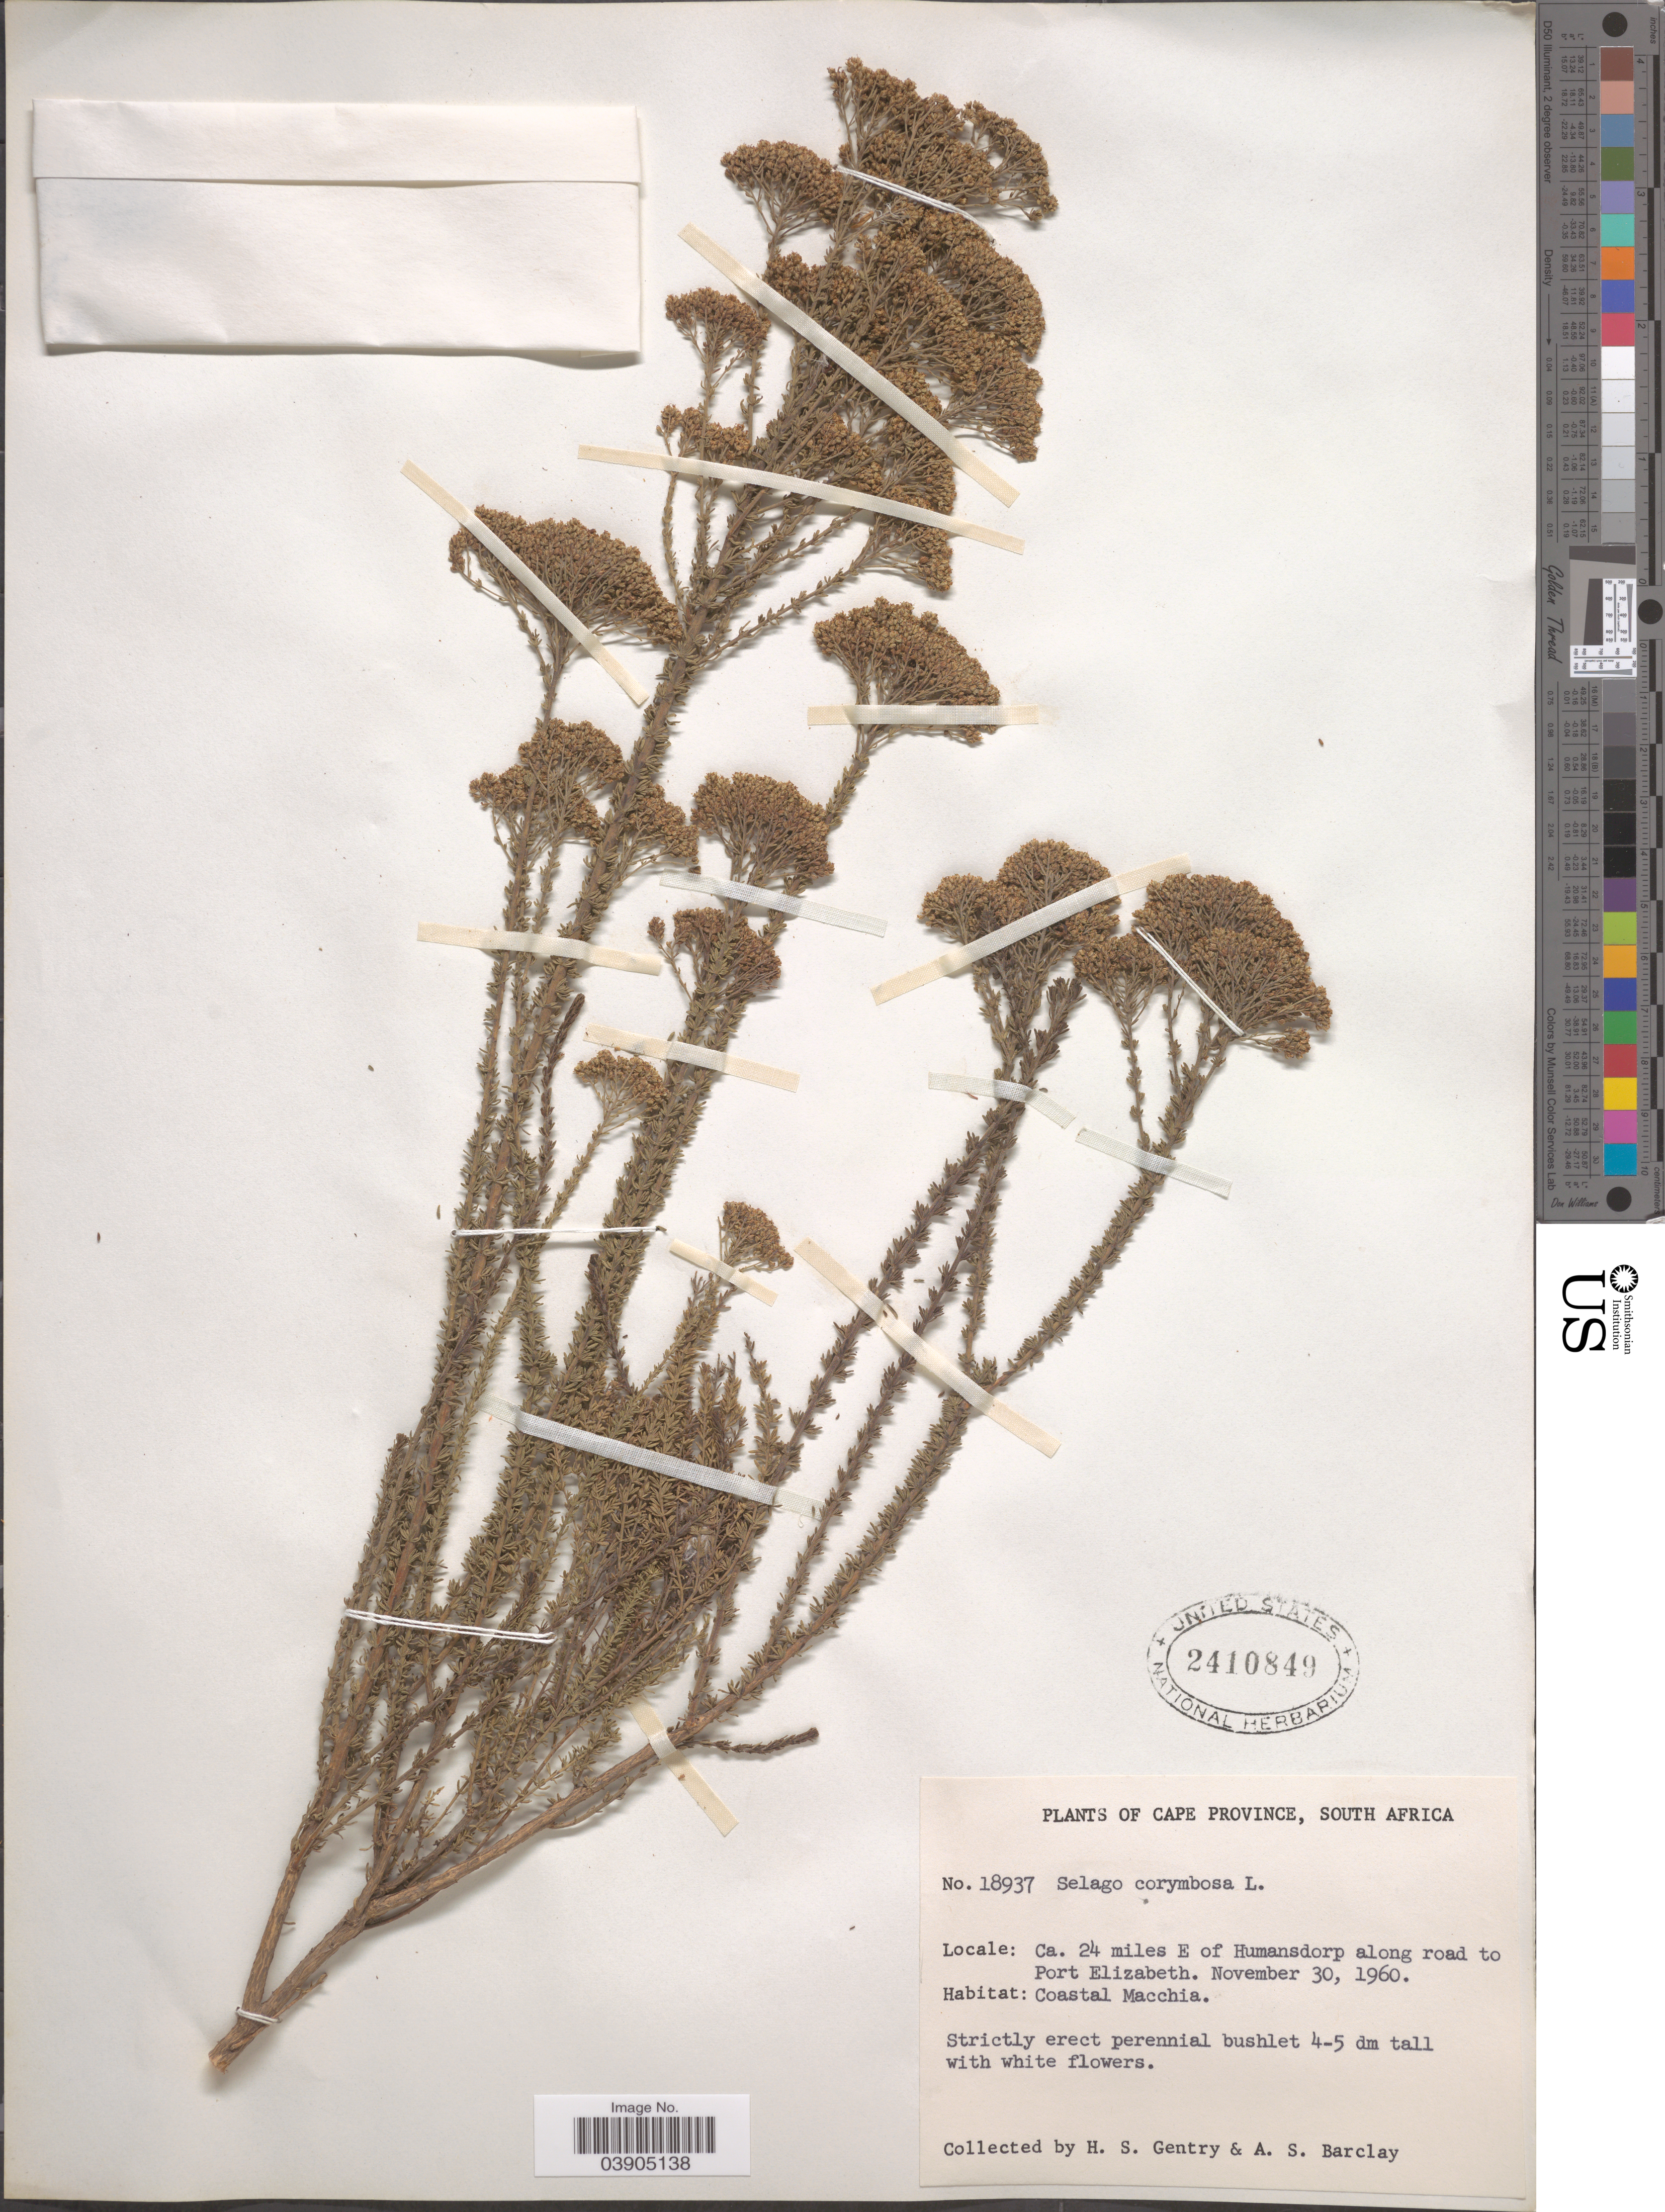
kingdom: Plantae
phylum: Tracheophyta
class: Magnoliopsida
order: Lamiales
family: Scrophulariaceae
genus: Selago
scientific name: Selago corymbosa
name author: L.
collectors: H. S. Gentry & A. S. Barclay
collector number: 18937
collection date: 1960-11-30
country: South Africa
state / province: Eastern Cape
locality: Ca. 24 miles E of Humansdorp along road to Port Elizabeth. Coastal Macchia.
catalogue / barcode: US 2410849